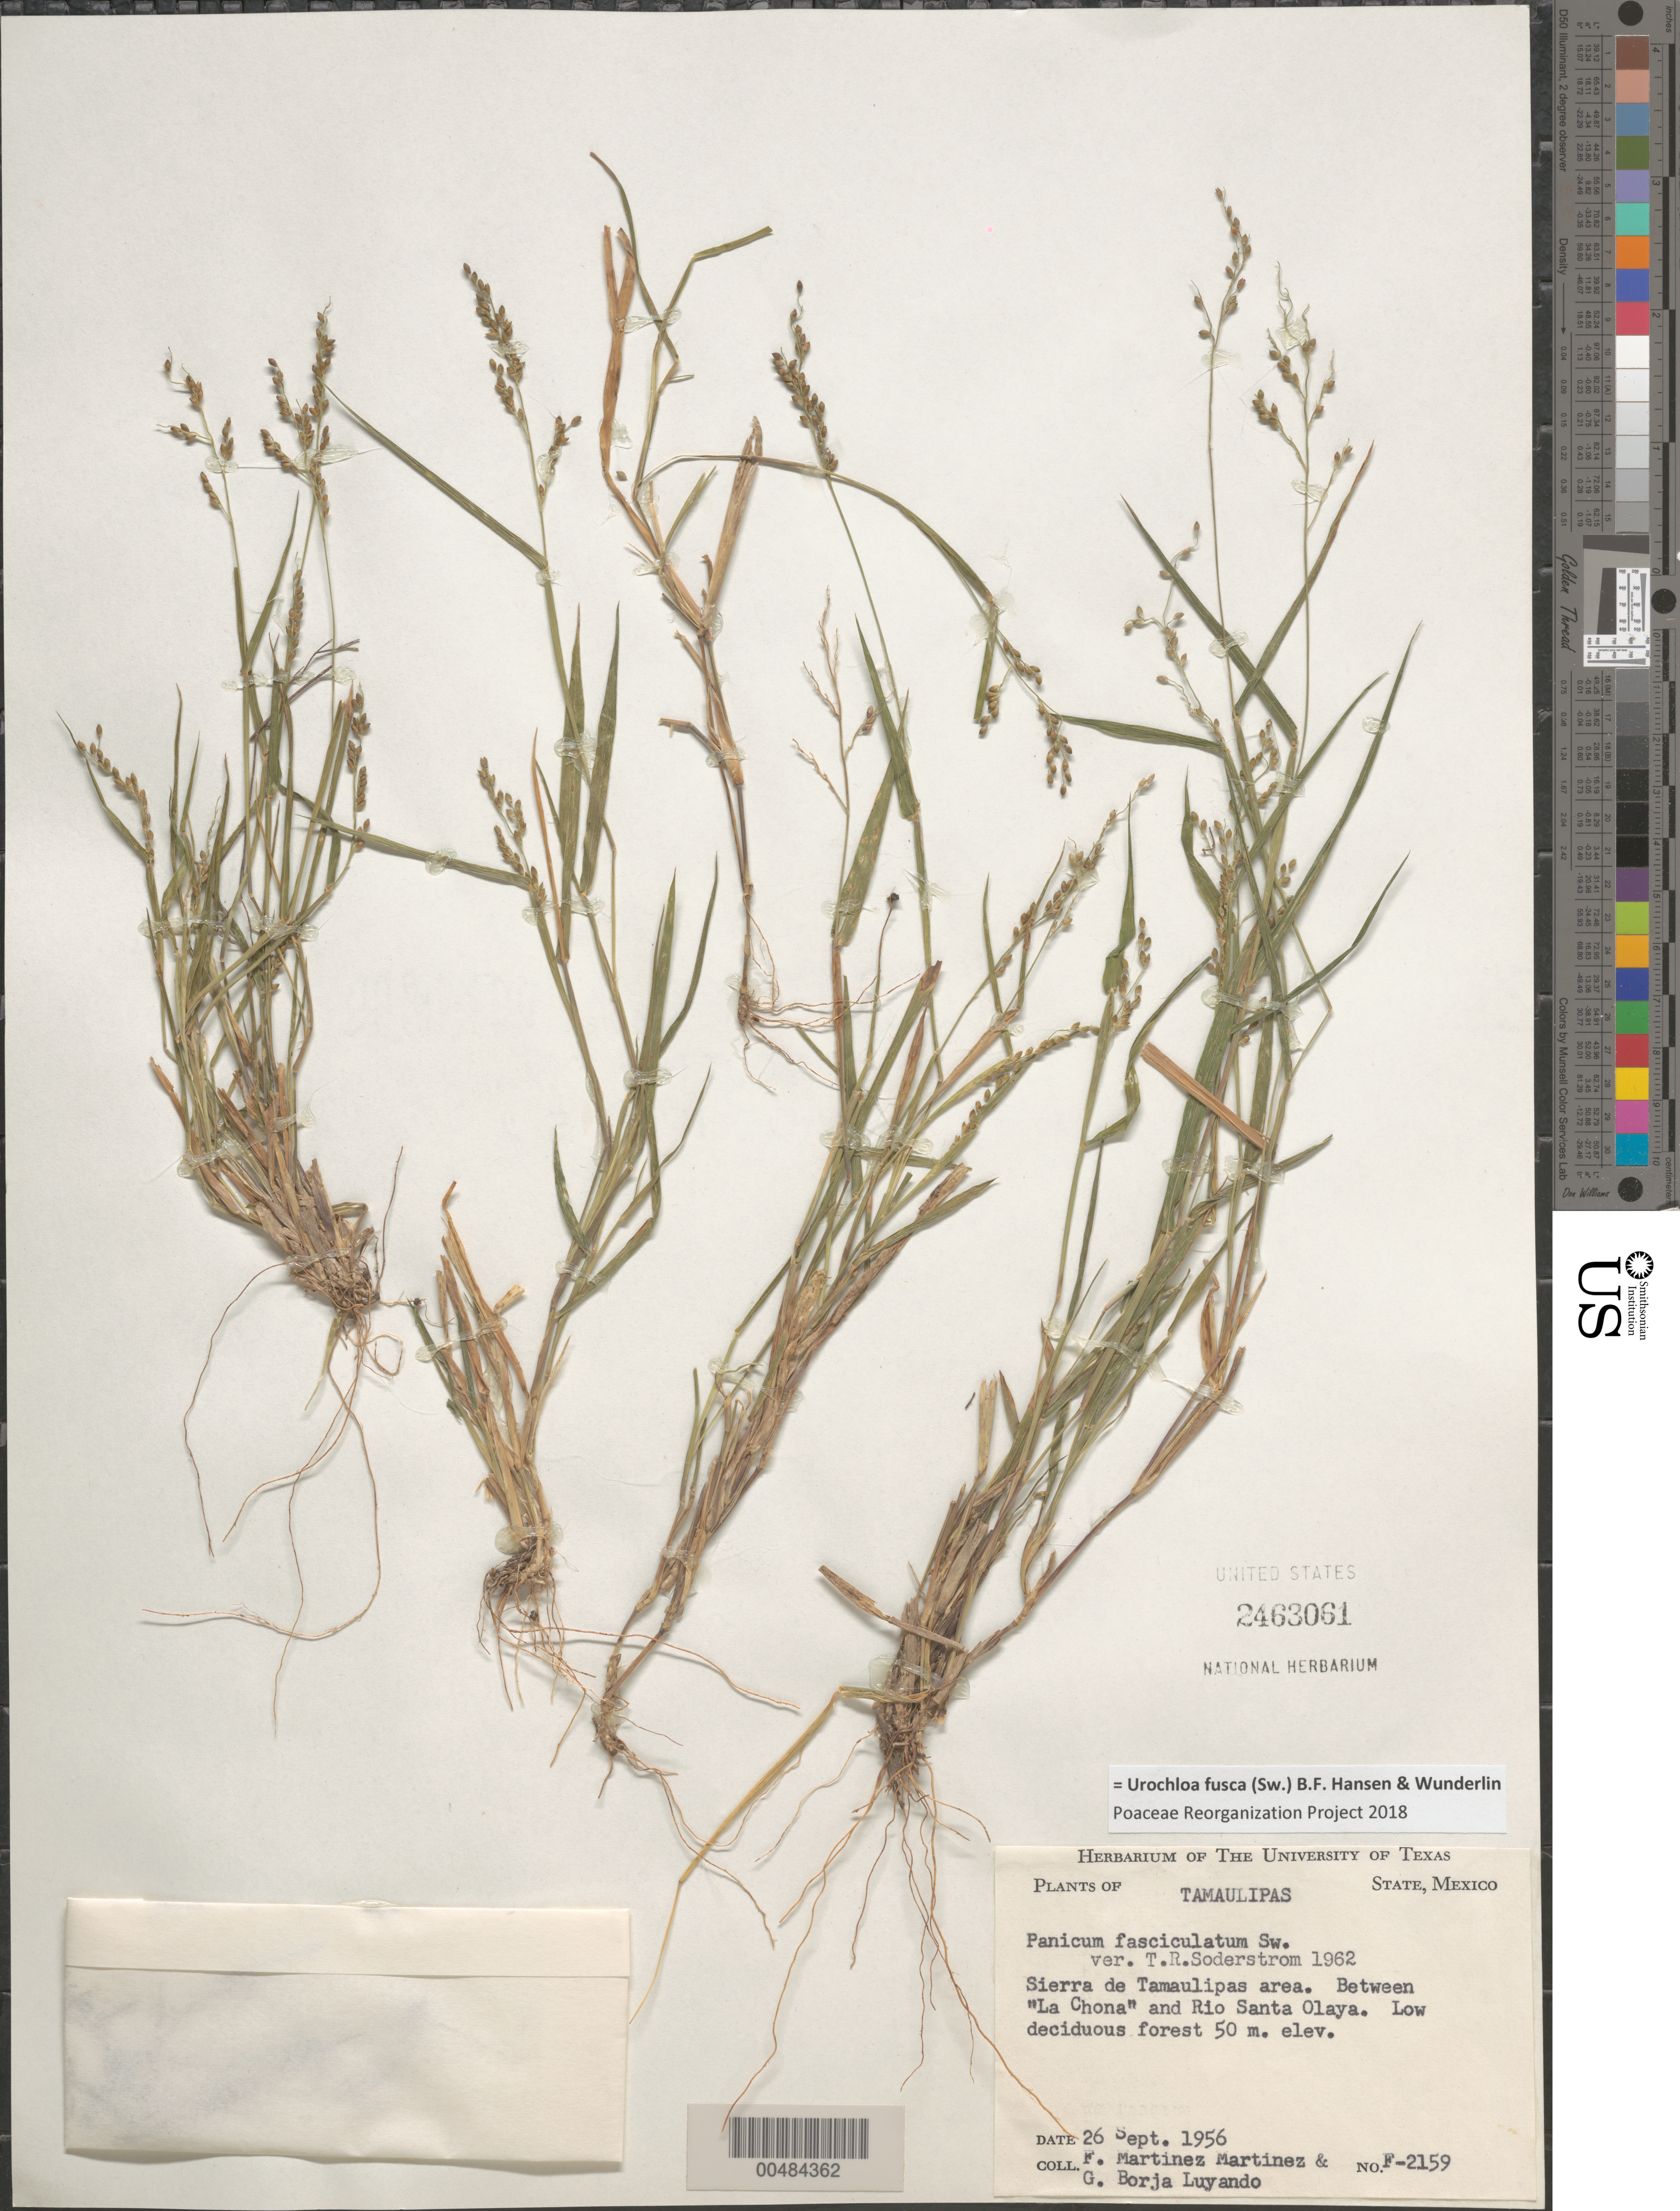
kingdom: Plantae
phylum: Tracheophyta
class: Liliopsida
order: Poales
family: Poaceae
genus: Brachiaria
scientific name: Brachiaria fasciculata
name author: (Sw.) Parodi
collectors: F. Martinez-M. & G. Borja-Luyando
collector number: F-2159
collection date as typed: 26 Sep 1956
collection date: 1956-09-26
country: Mexico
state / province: Tamaulipas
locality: Sierra de la Tamaulipas area, between La Chona and Rio Santa Olaya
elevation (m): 50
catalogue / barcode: US 2463061